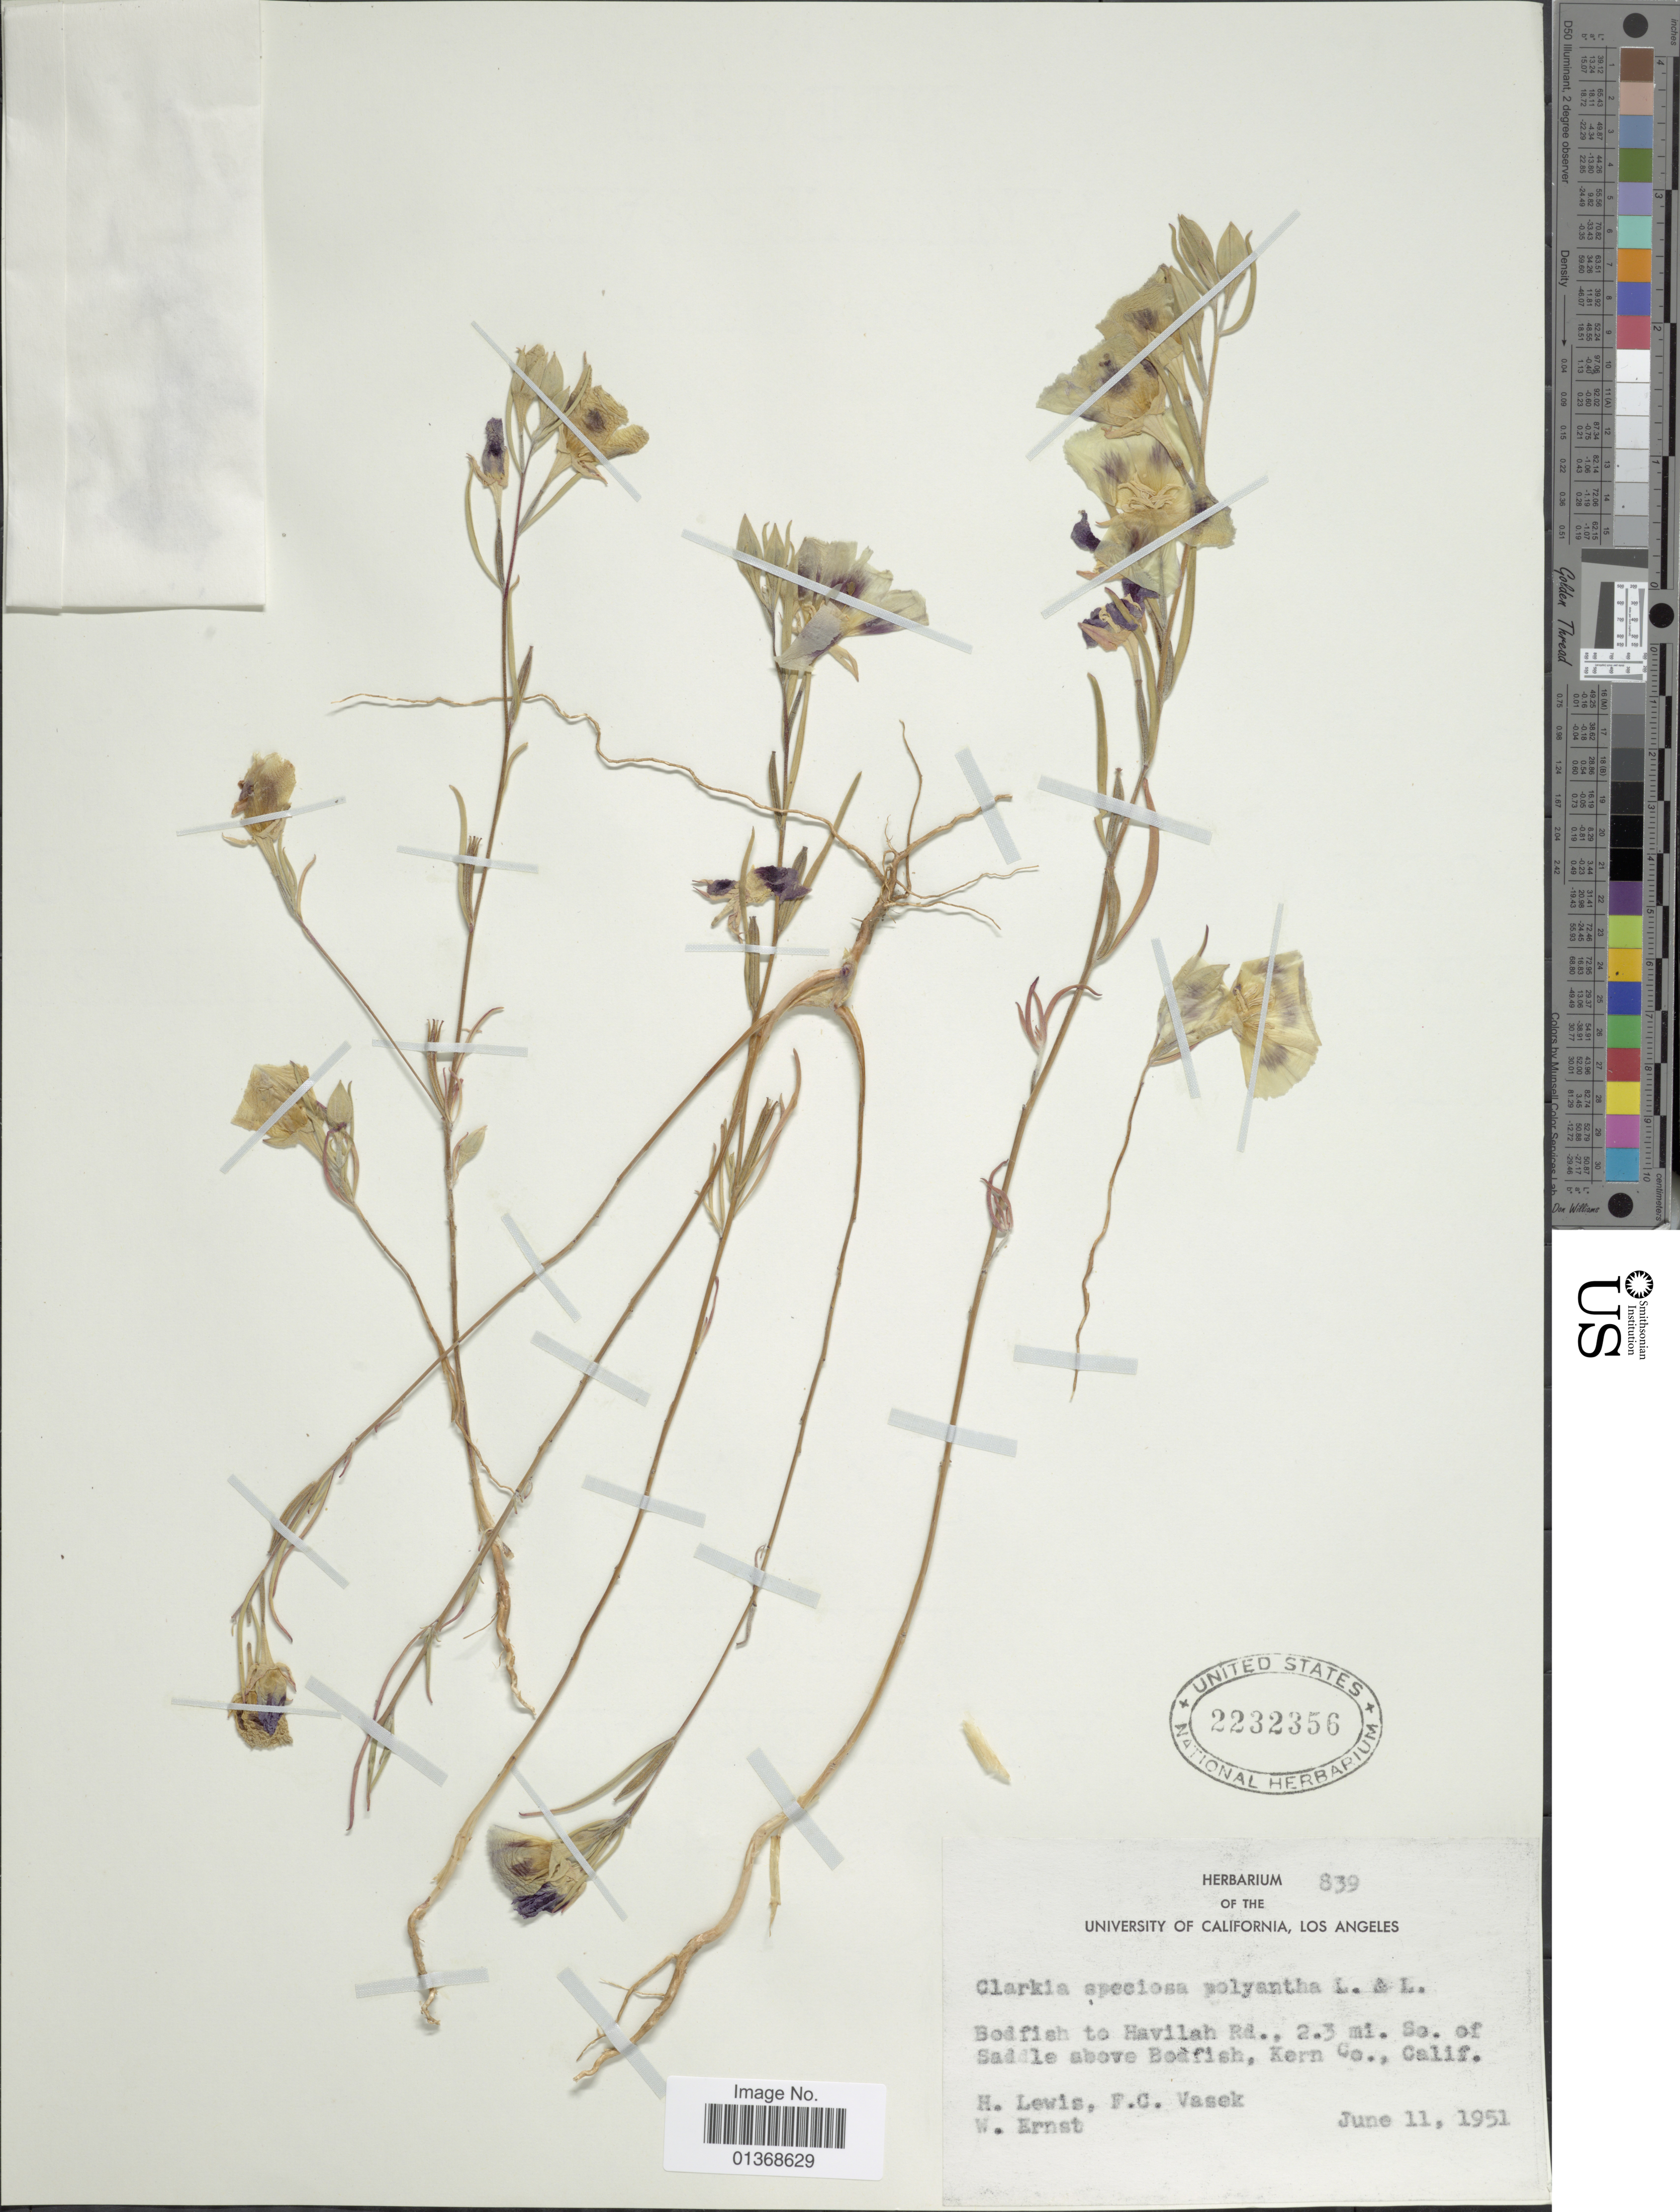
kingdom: Plantae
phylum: Tracheophyta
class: Magnoliopsida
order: Myrtales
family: Onagraceae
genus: Clarkia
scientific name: Clarkia speciosa subsp. polyantha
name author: F. H. Lewis & M.E. Lewis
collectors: H. Lewis, F. Vasek & W. R. Ernst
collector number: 839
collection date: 1951-06-11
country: United States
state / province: California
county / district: Kern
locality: Bodfish to Havilah Rd., 2.3 mi. So. of Saddle above Bodfish, Kern Co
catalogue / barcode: US 2232356